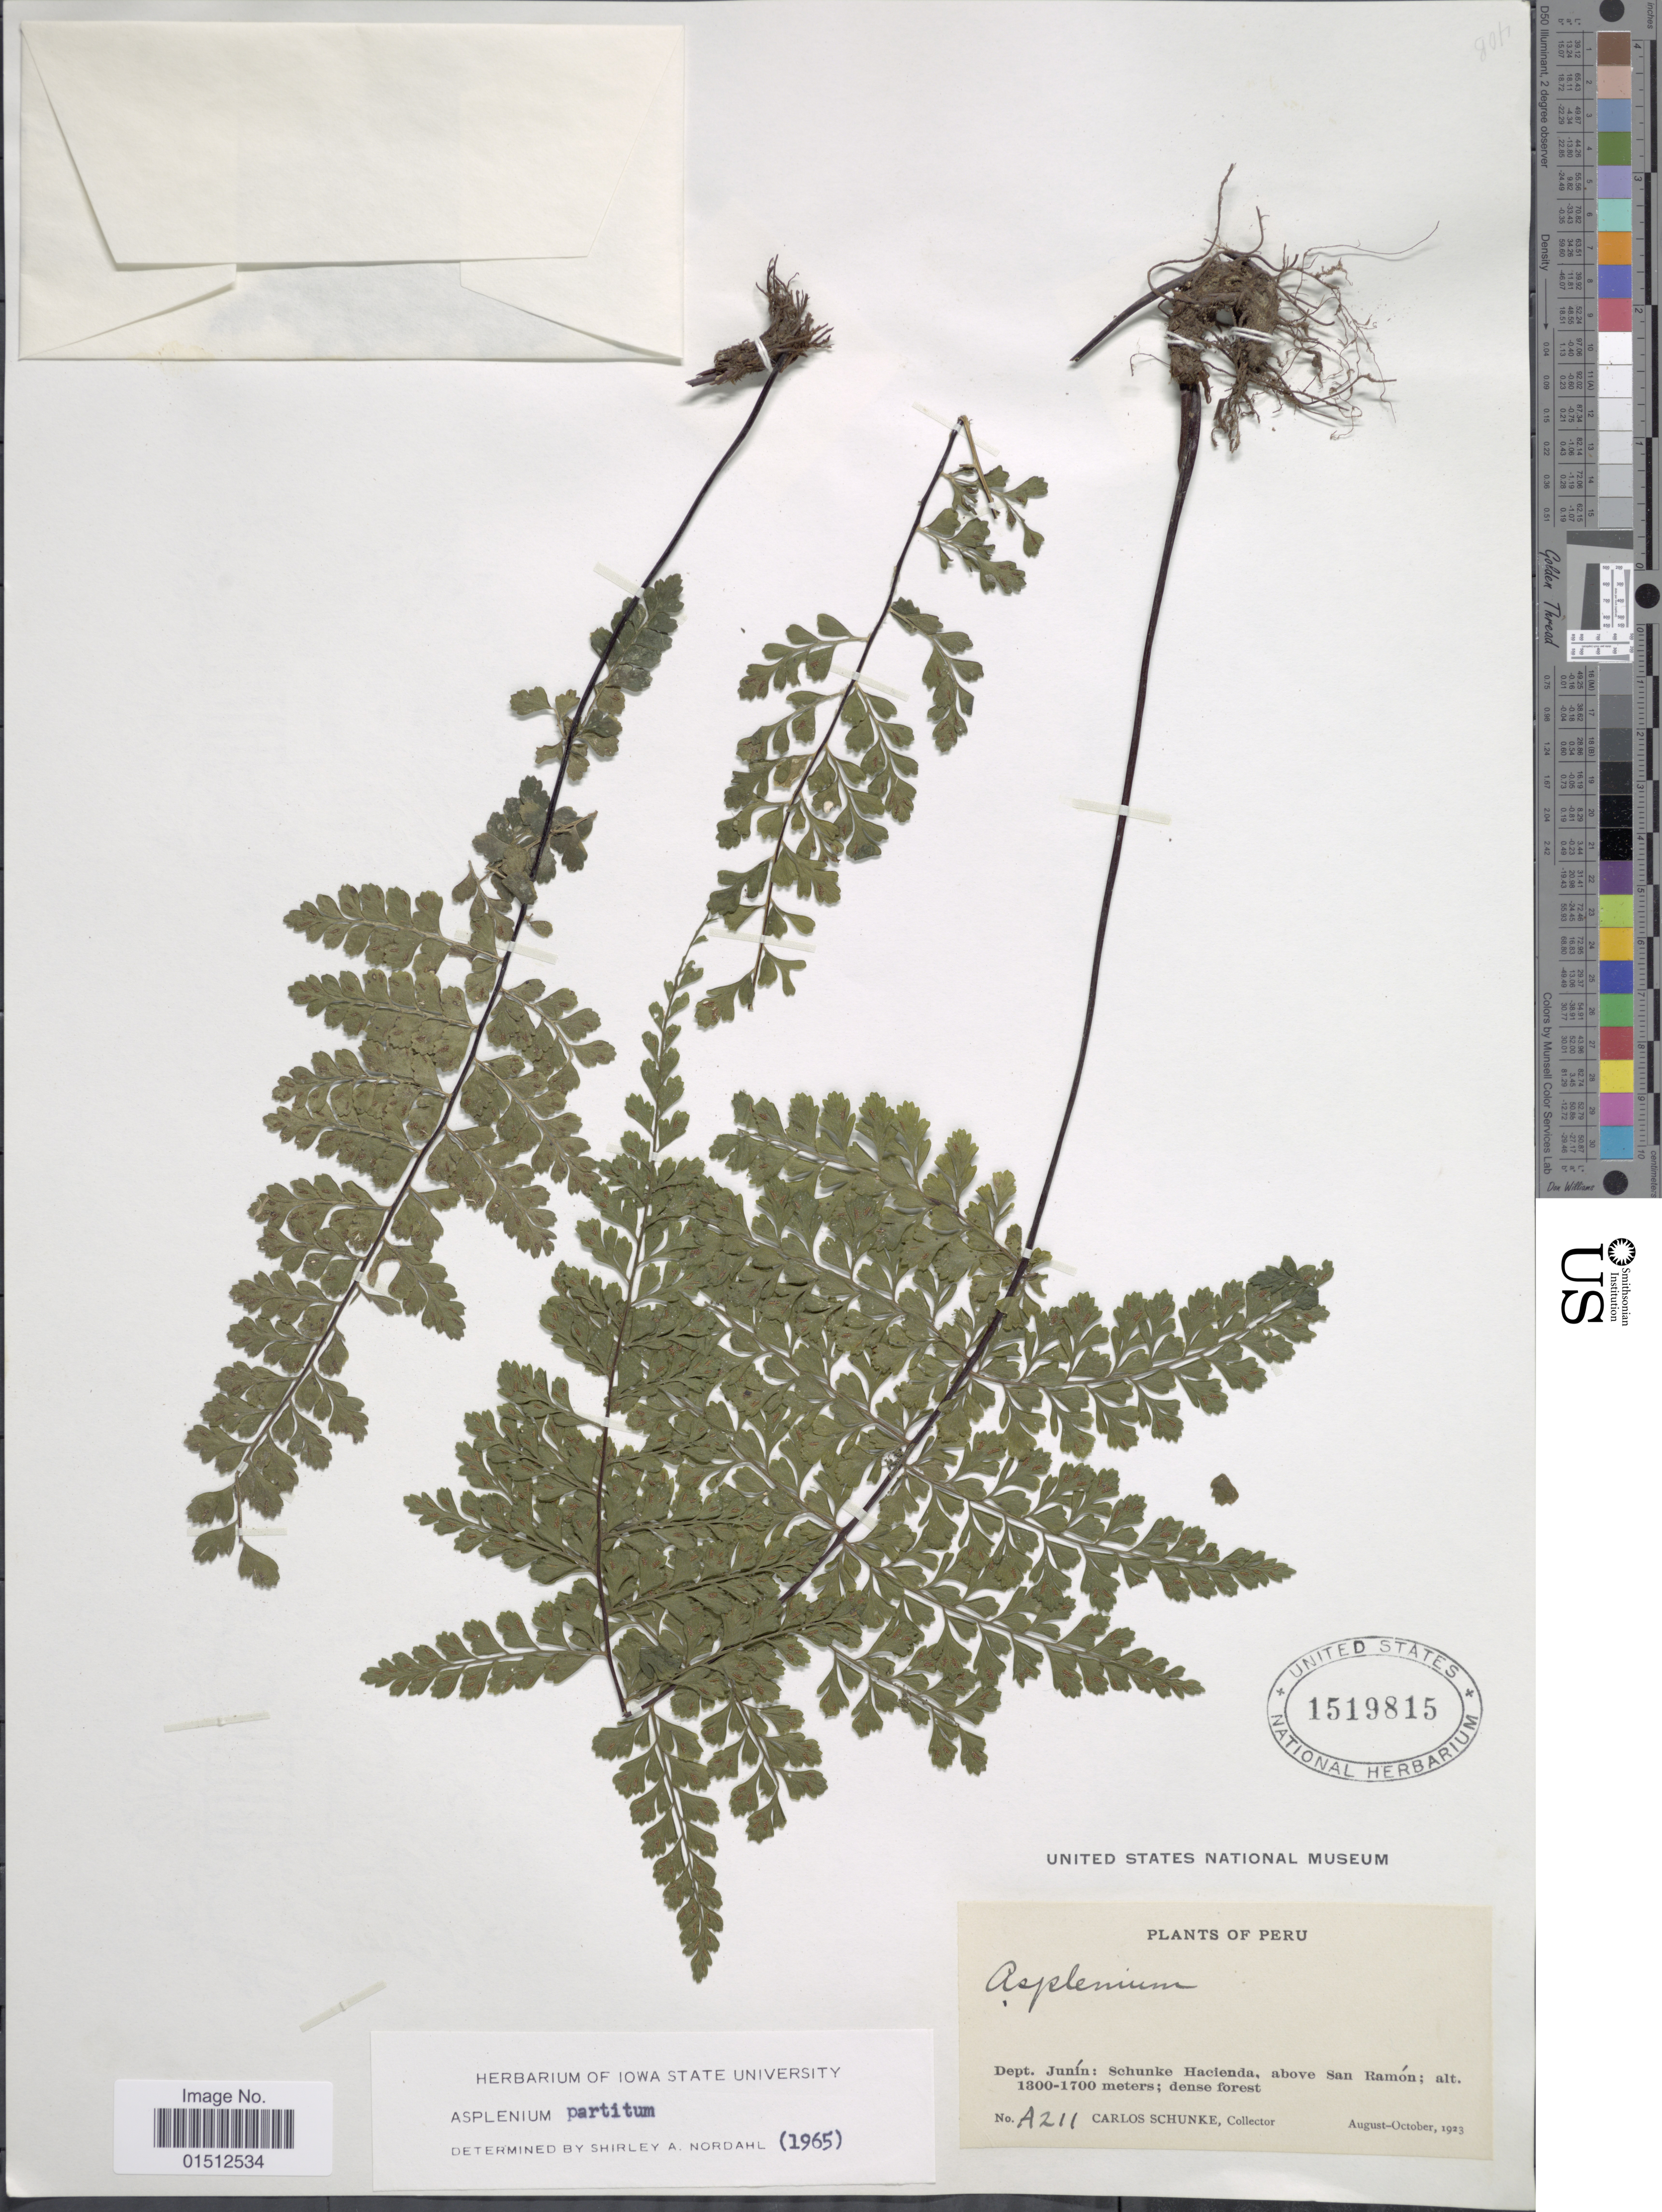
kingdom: Plantae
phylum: Tracheophyta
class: Polypodiopsida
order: Polypodiales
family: Aspleniaceae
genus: Asplenium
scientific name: Asplenium radicans var. partitum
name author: (Klotzsch) Hieron.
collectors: C. Schunke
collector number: A211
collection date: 1923-08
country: Peru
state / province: Junín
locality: Peru. Dept. Junin: Schunke Hacienda, above San Ramon.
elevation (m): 1300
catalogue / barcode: US 1519815